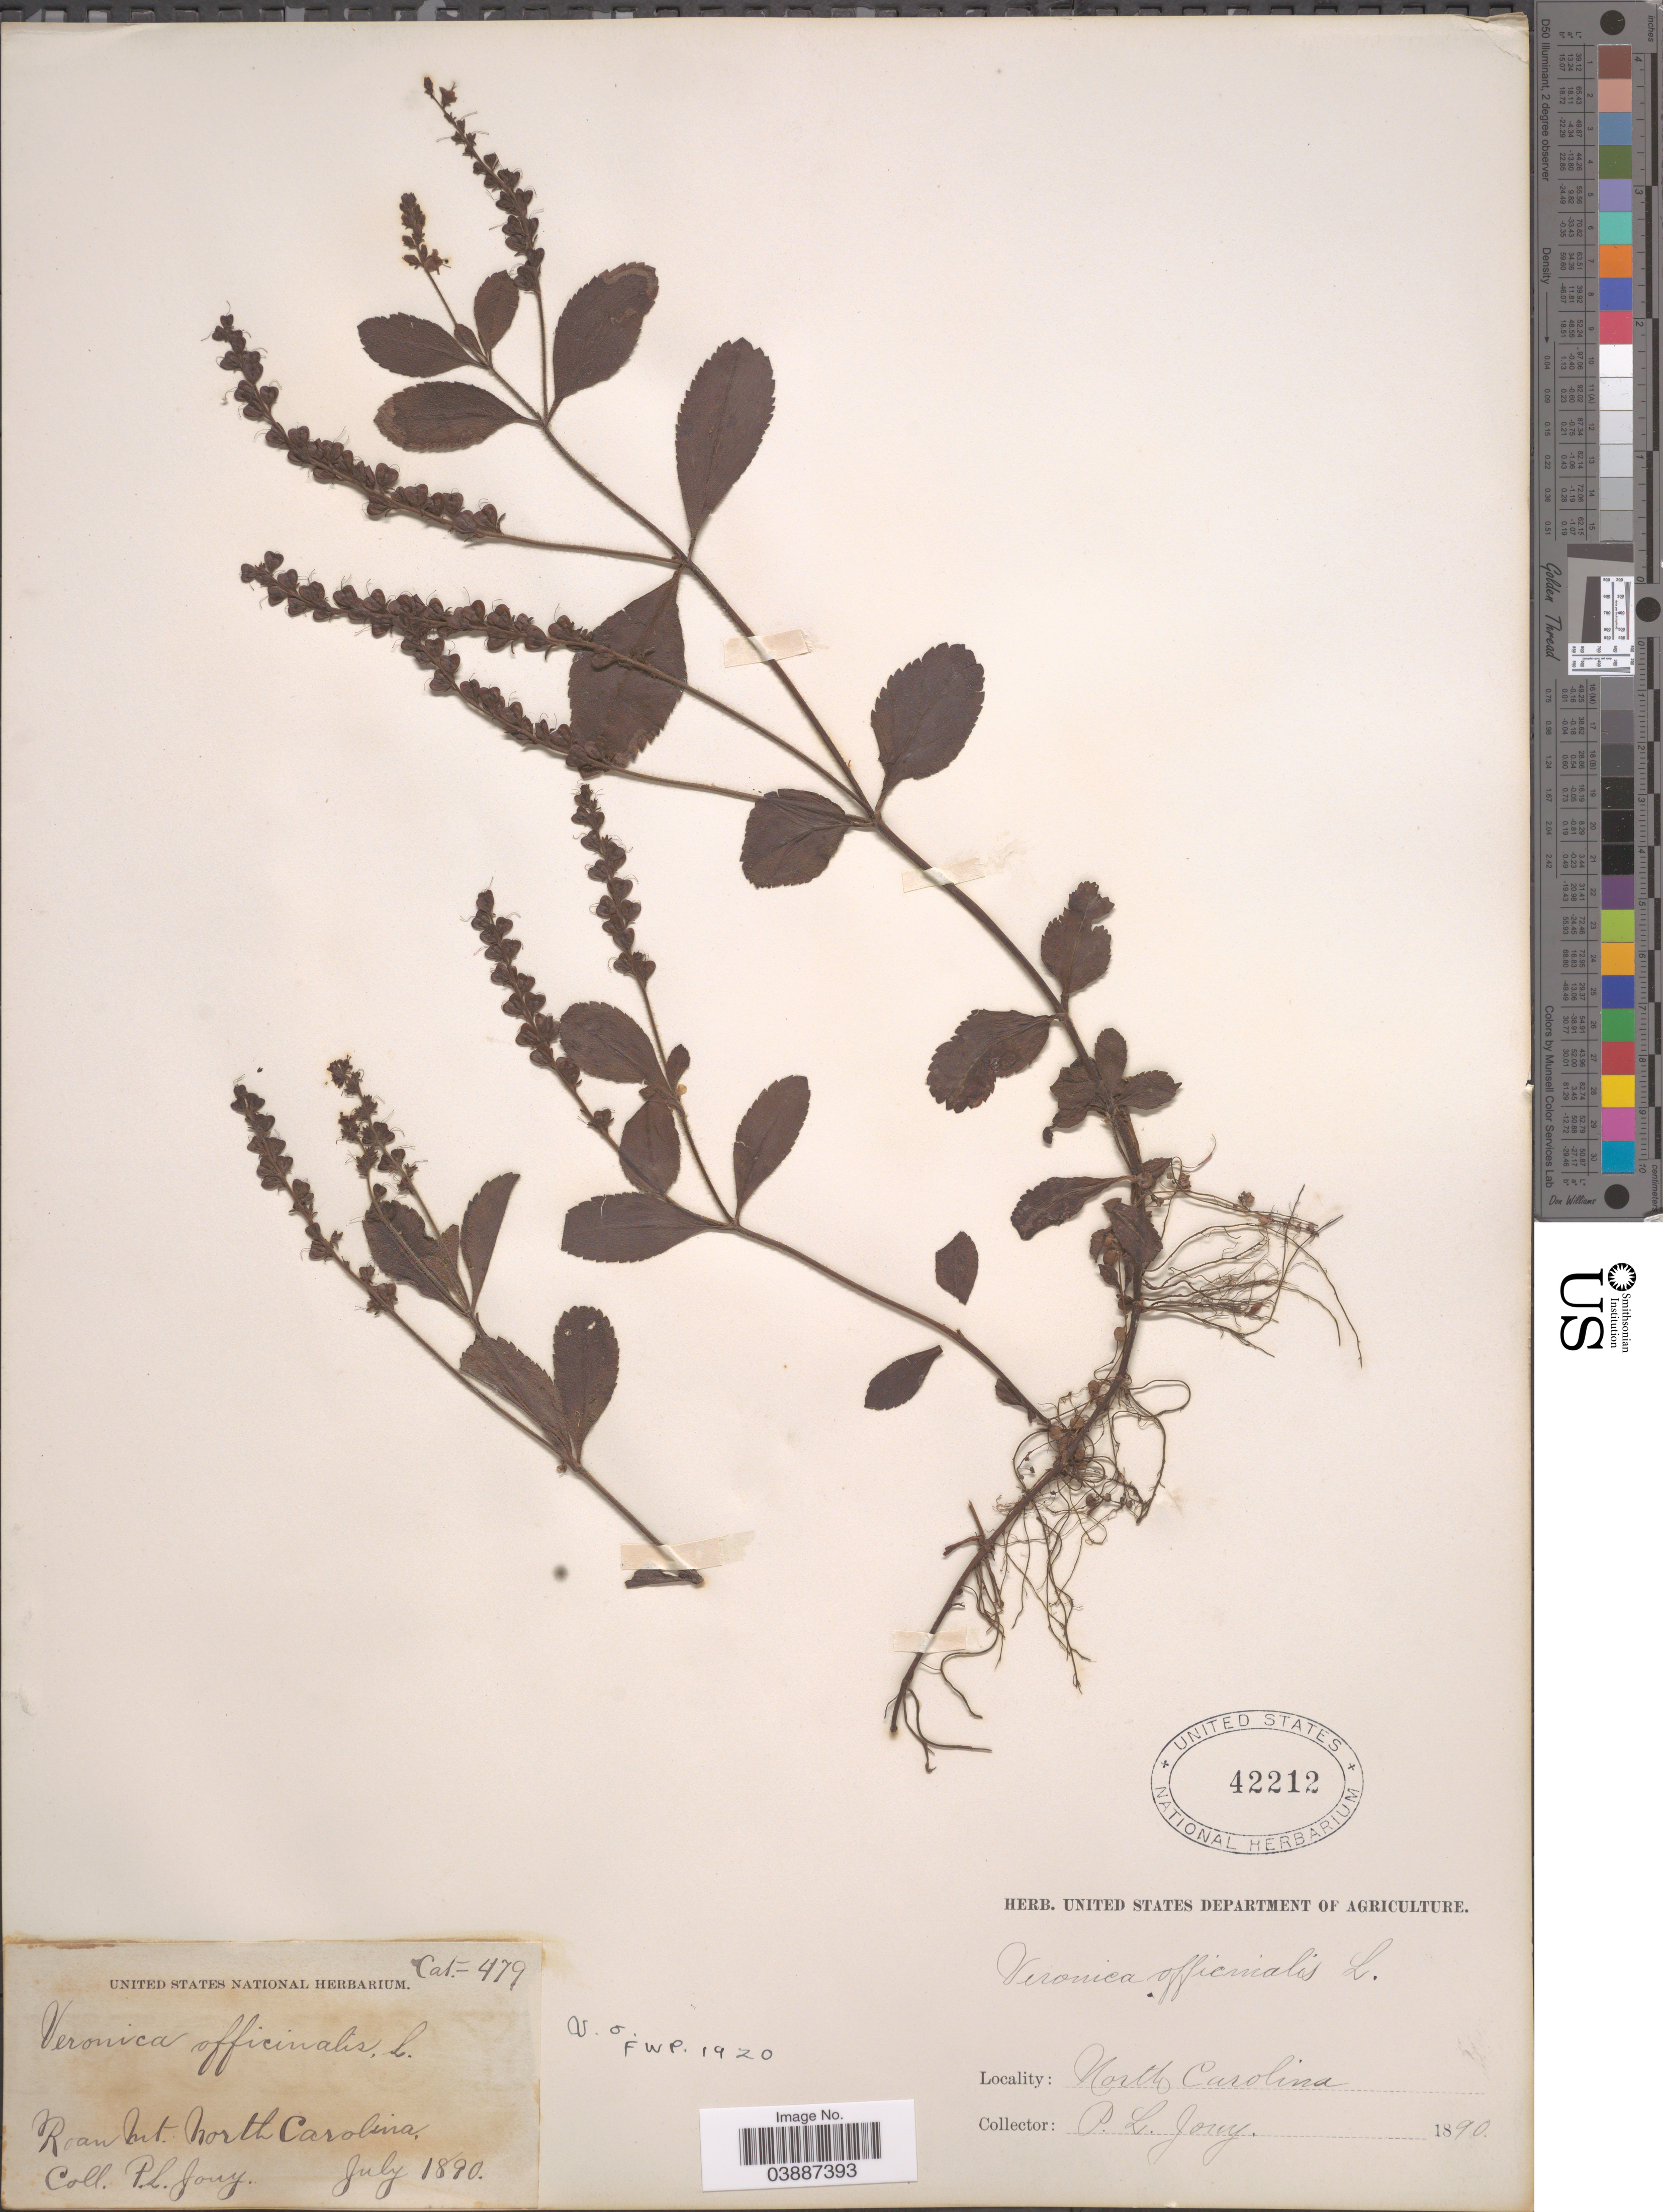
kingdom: Plantae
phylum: Tracheophyta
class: Magnoliopsida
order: Lamiales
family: Plantaginaceae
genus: Veronica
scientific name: Veronica officinalis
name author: L.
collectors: P. Jony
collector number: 479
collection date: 1890-07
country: United States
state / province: North Carolina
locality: Roan Mt.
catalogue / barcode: US 42212